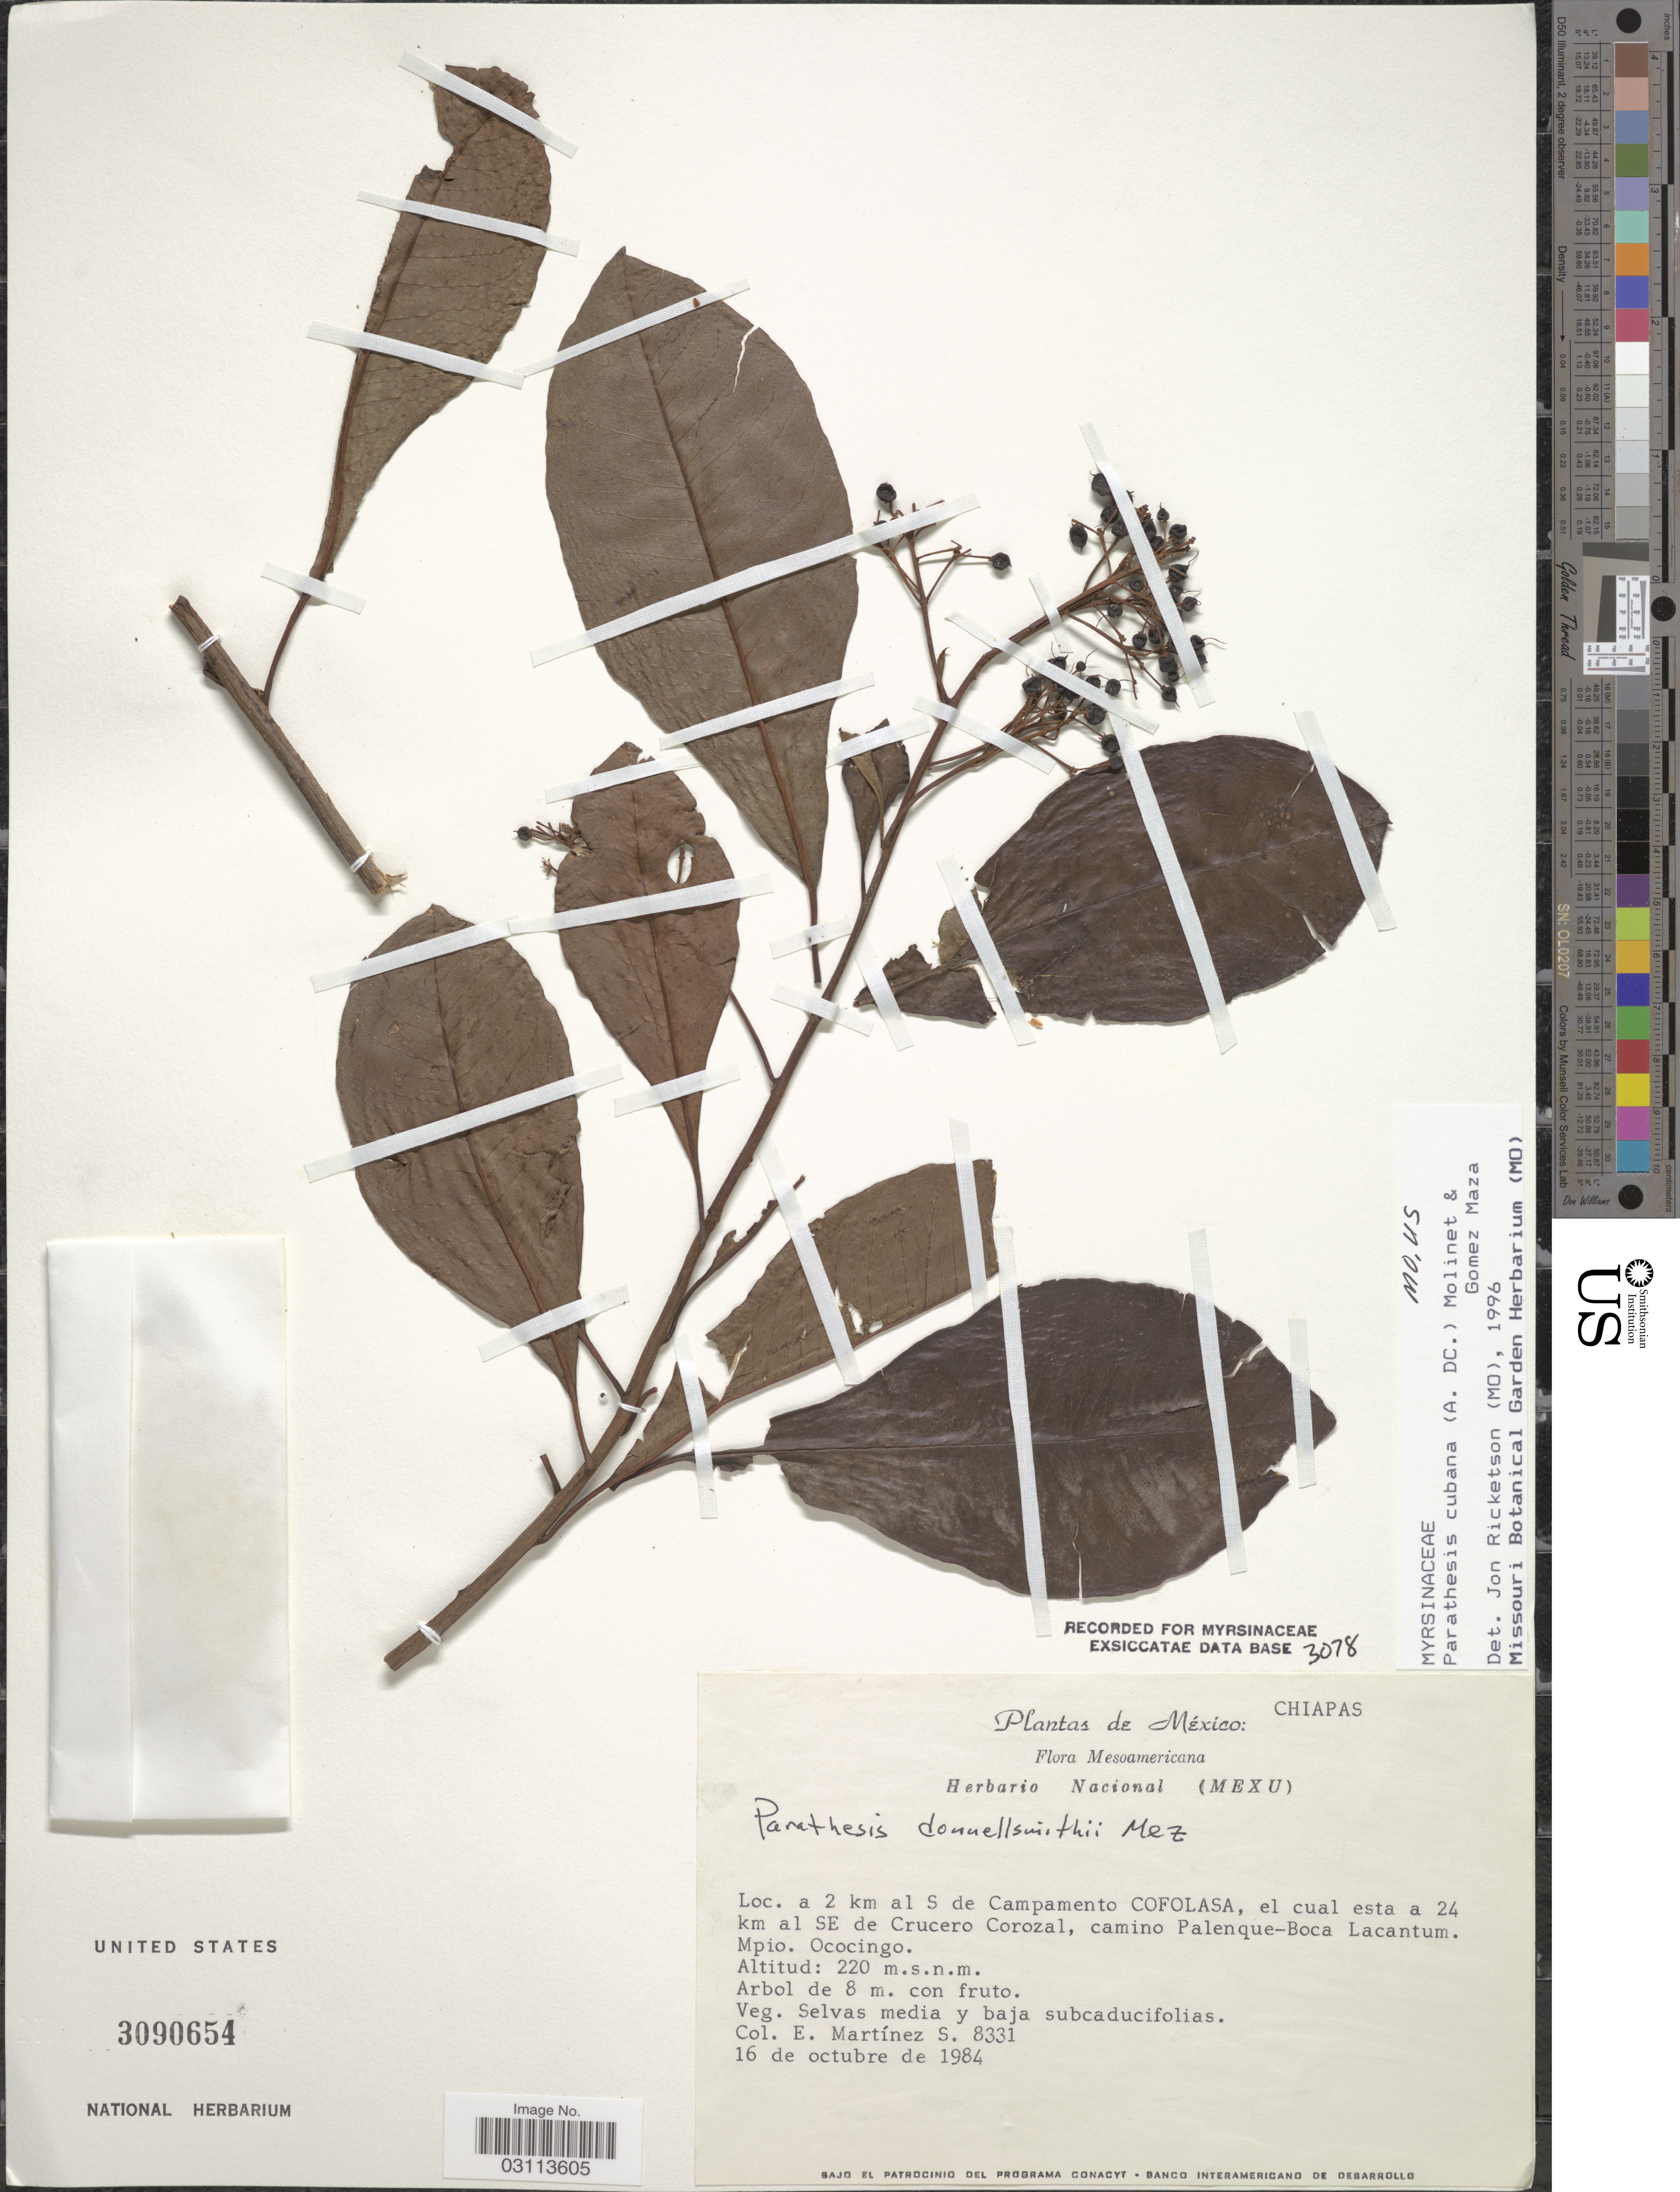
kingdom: Plantae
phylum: Tracheophyta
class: Magnoliopsida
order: Ericales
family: Primulaceae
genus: Parathesis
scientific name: Parathesis cubana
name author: (A. DC.) Molinet & M. Gómez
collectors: E. M. Martínez S.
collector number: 8331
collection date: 1984-10-16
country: Mexico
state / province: Chiapas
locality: A 2 km al S de Campamento COFOLASA, en cual esta a 24 km al SE de Crucero Corozal, camino Palenque-Boca Lacantum. Mpio. Ococingo.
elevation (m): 220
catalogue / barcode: US 3090654